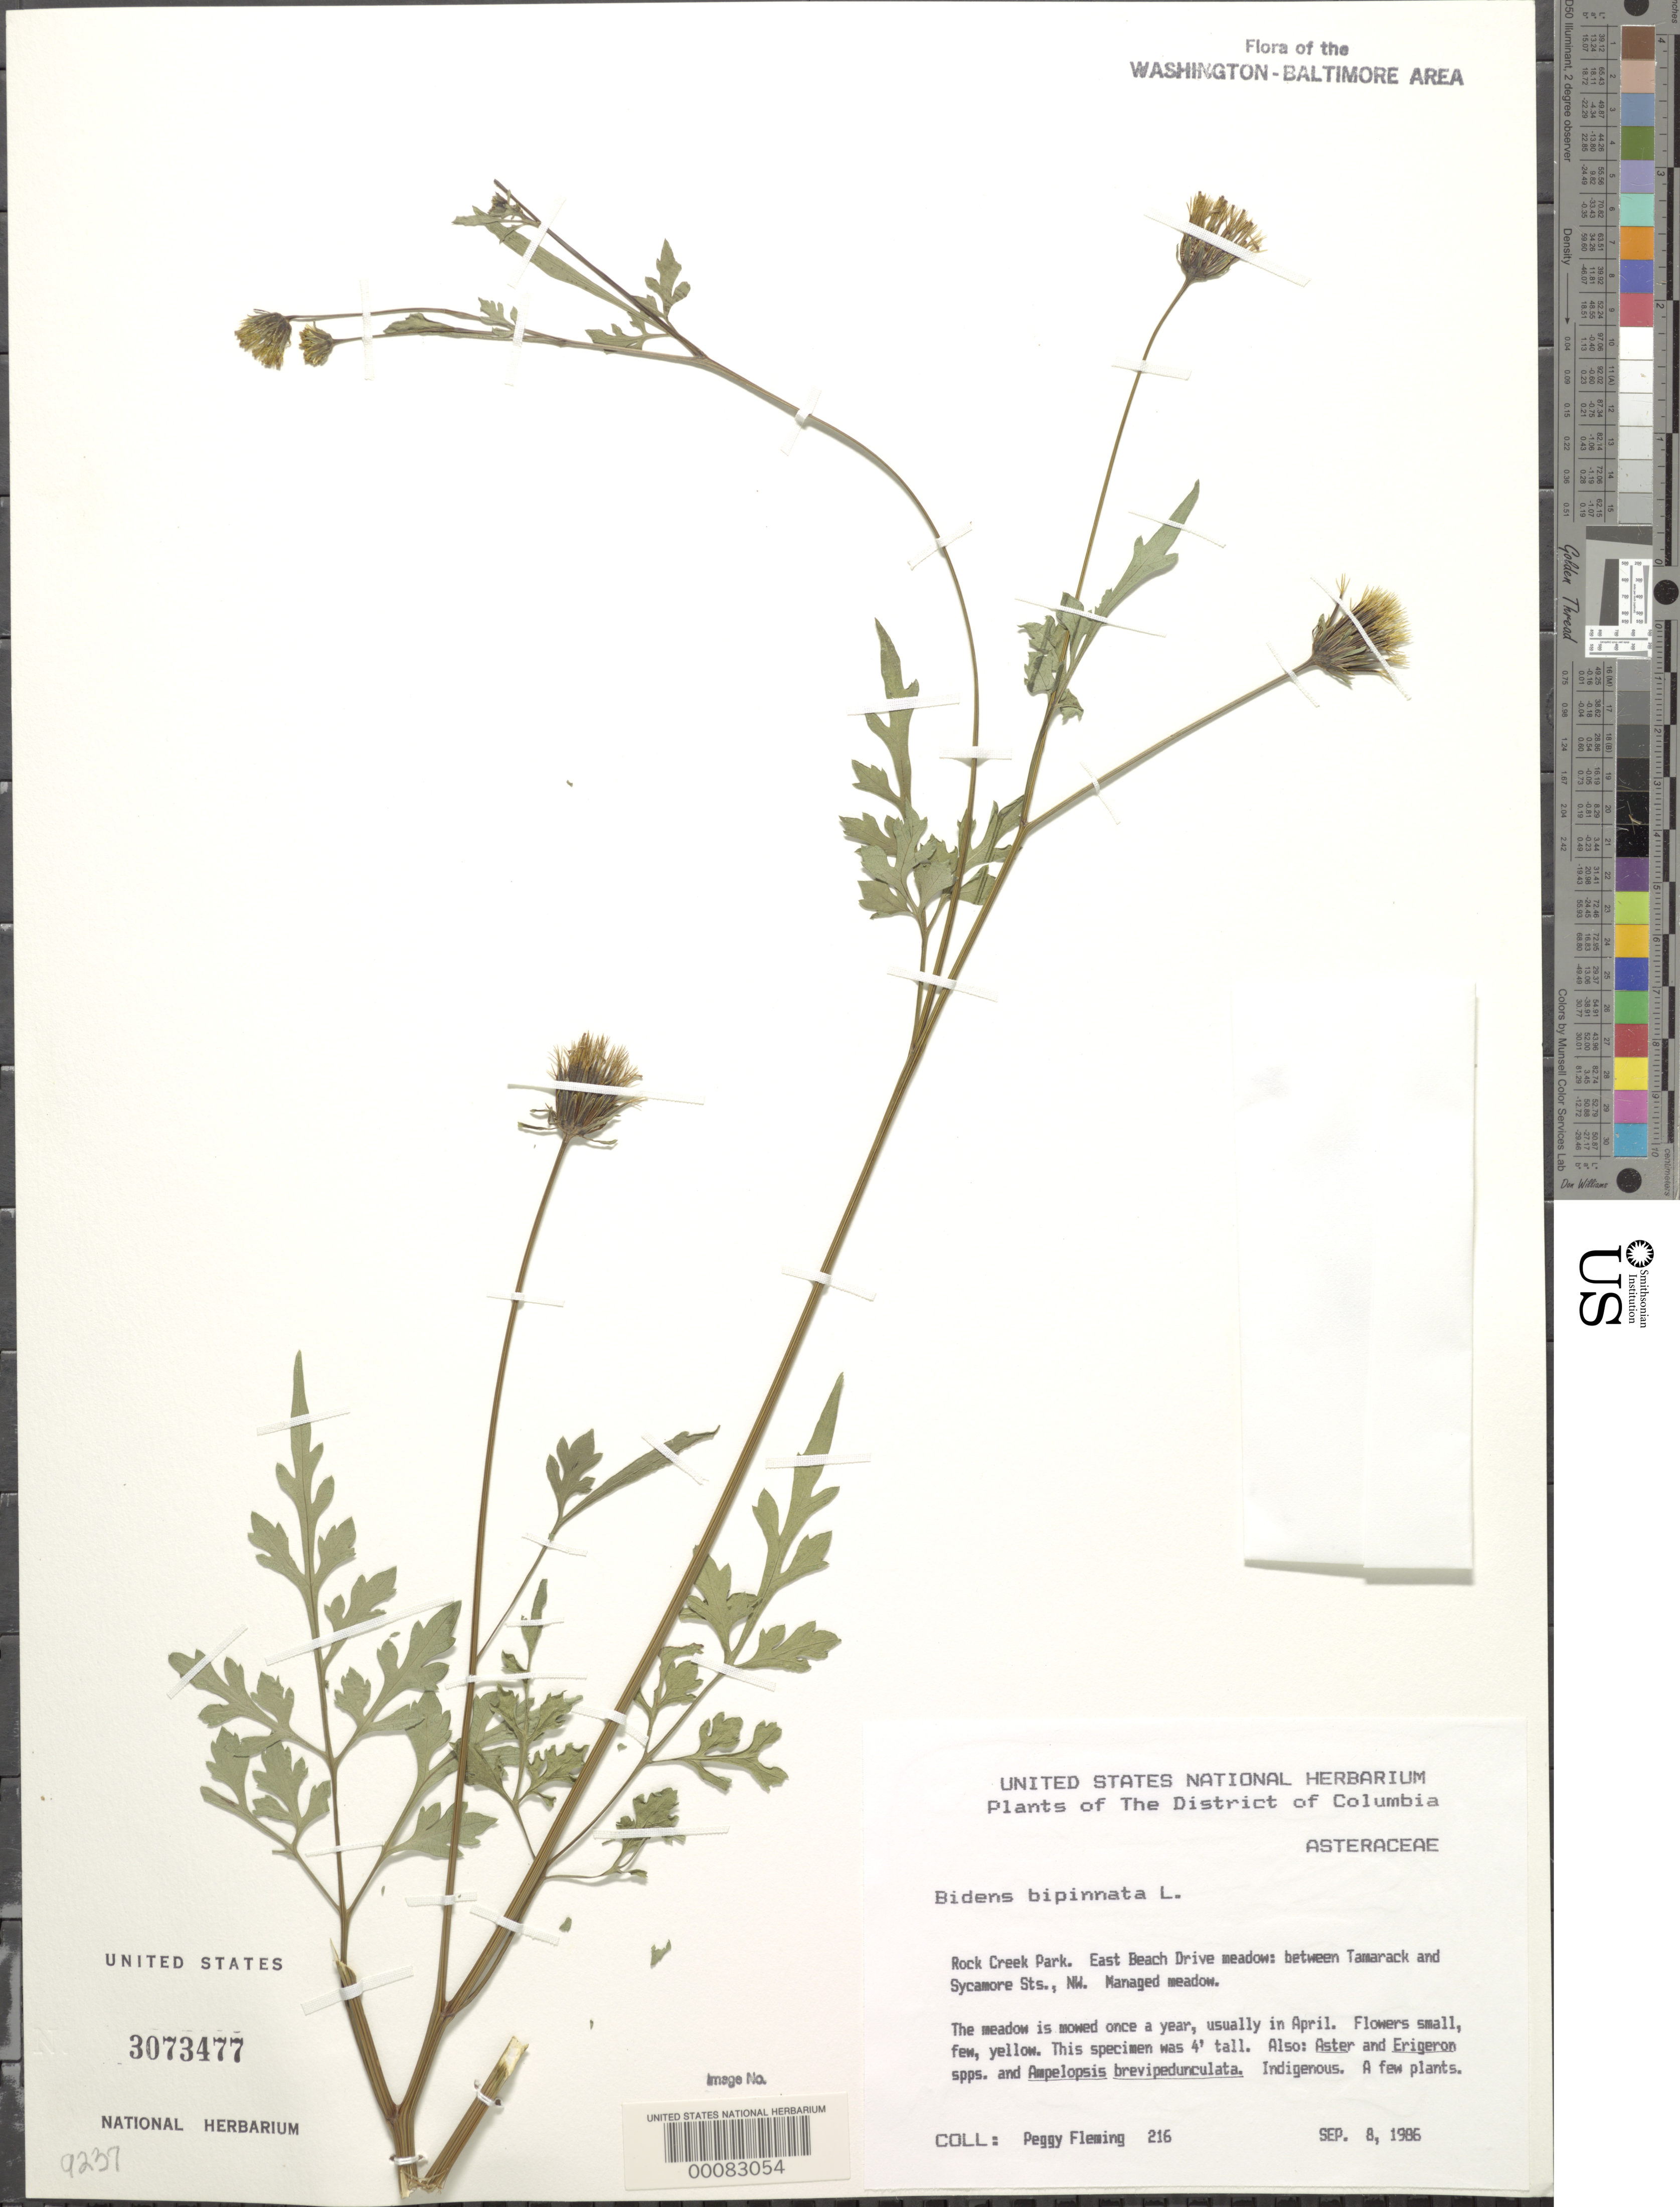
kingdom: Plantae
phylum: Tracheophyta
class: Magnoliopsida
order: Asterales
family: Asteraceae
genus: Bidens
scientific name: Bidens bipinnata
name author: L.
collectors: P. Fleming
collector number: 216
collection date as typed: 08 Sep 1986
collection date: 1986-09-08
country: United States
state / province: District of Columbia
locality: Sycamore Sts., NW.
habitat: Managed meadow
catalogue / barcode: US 3073477